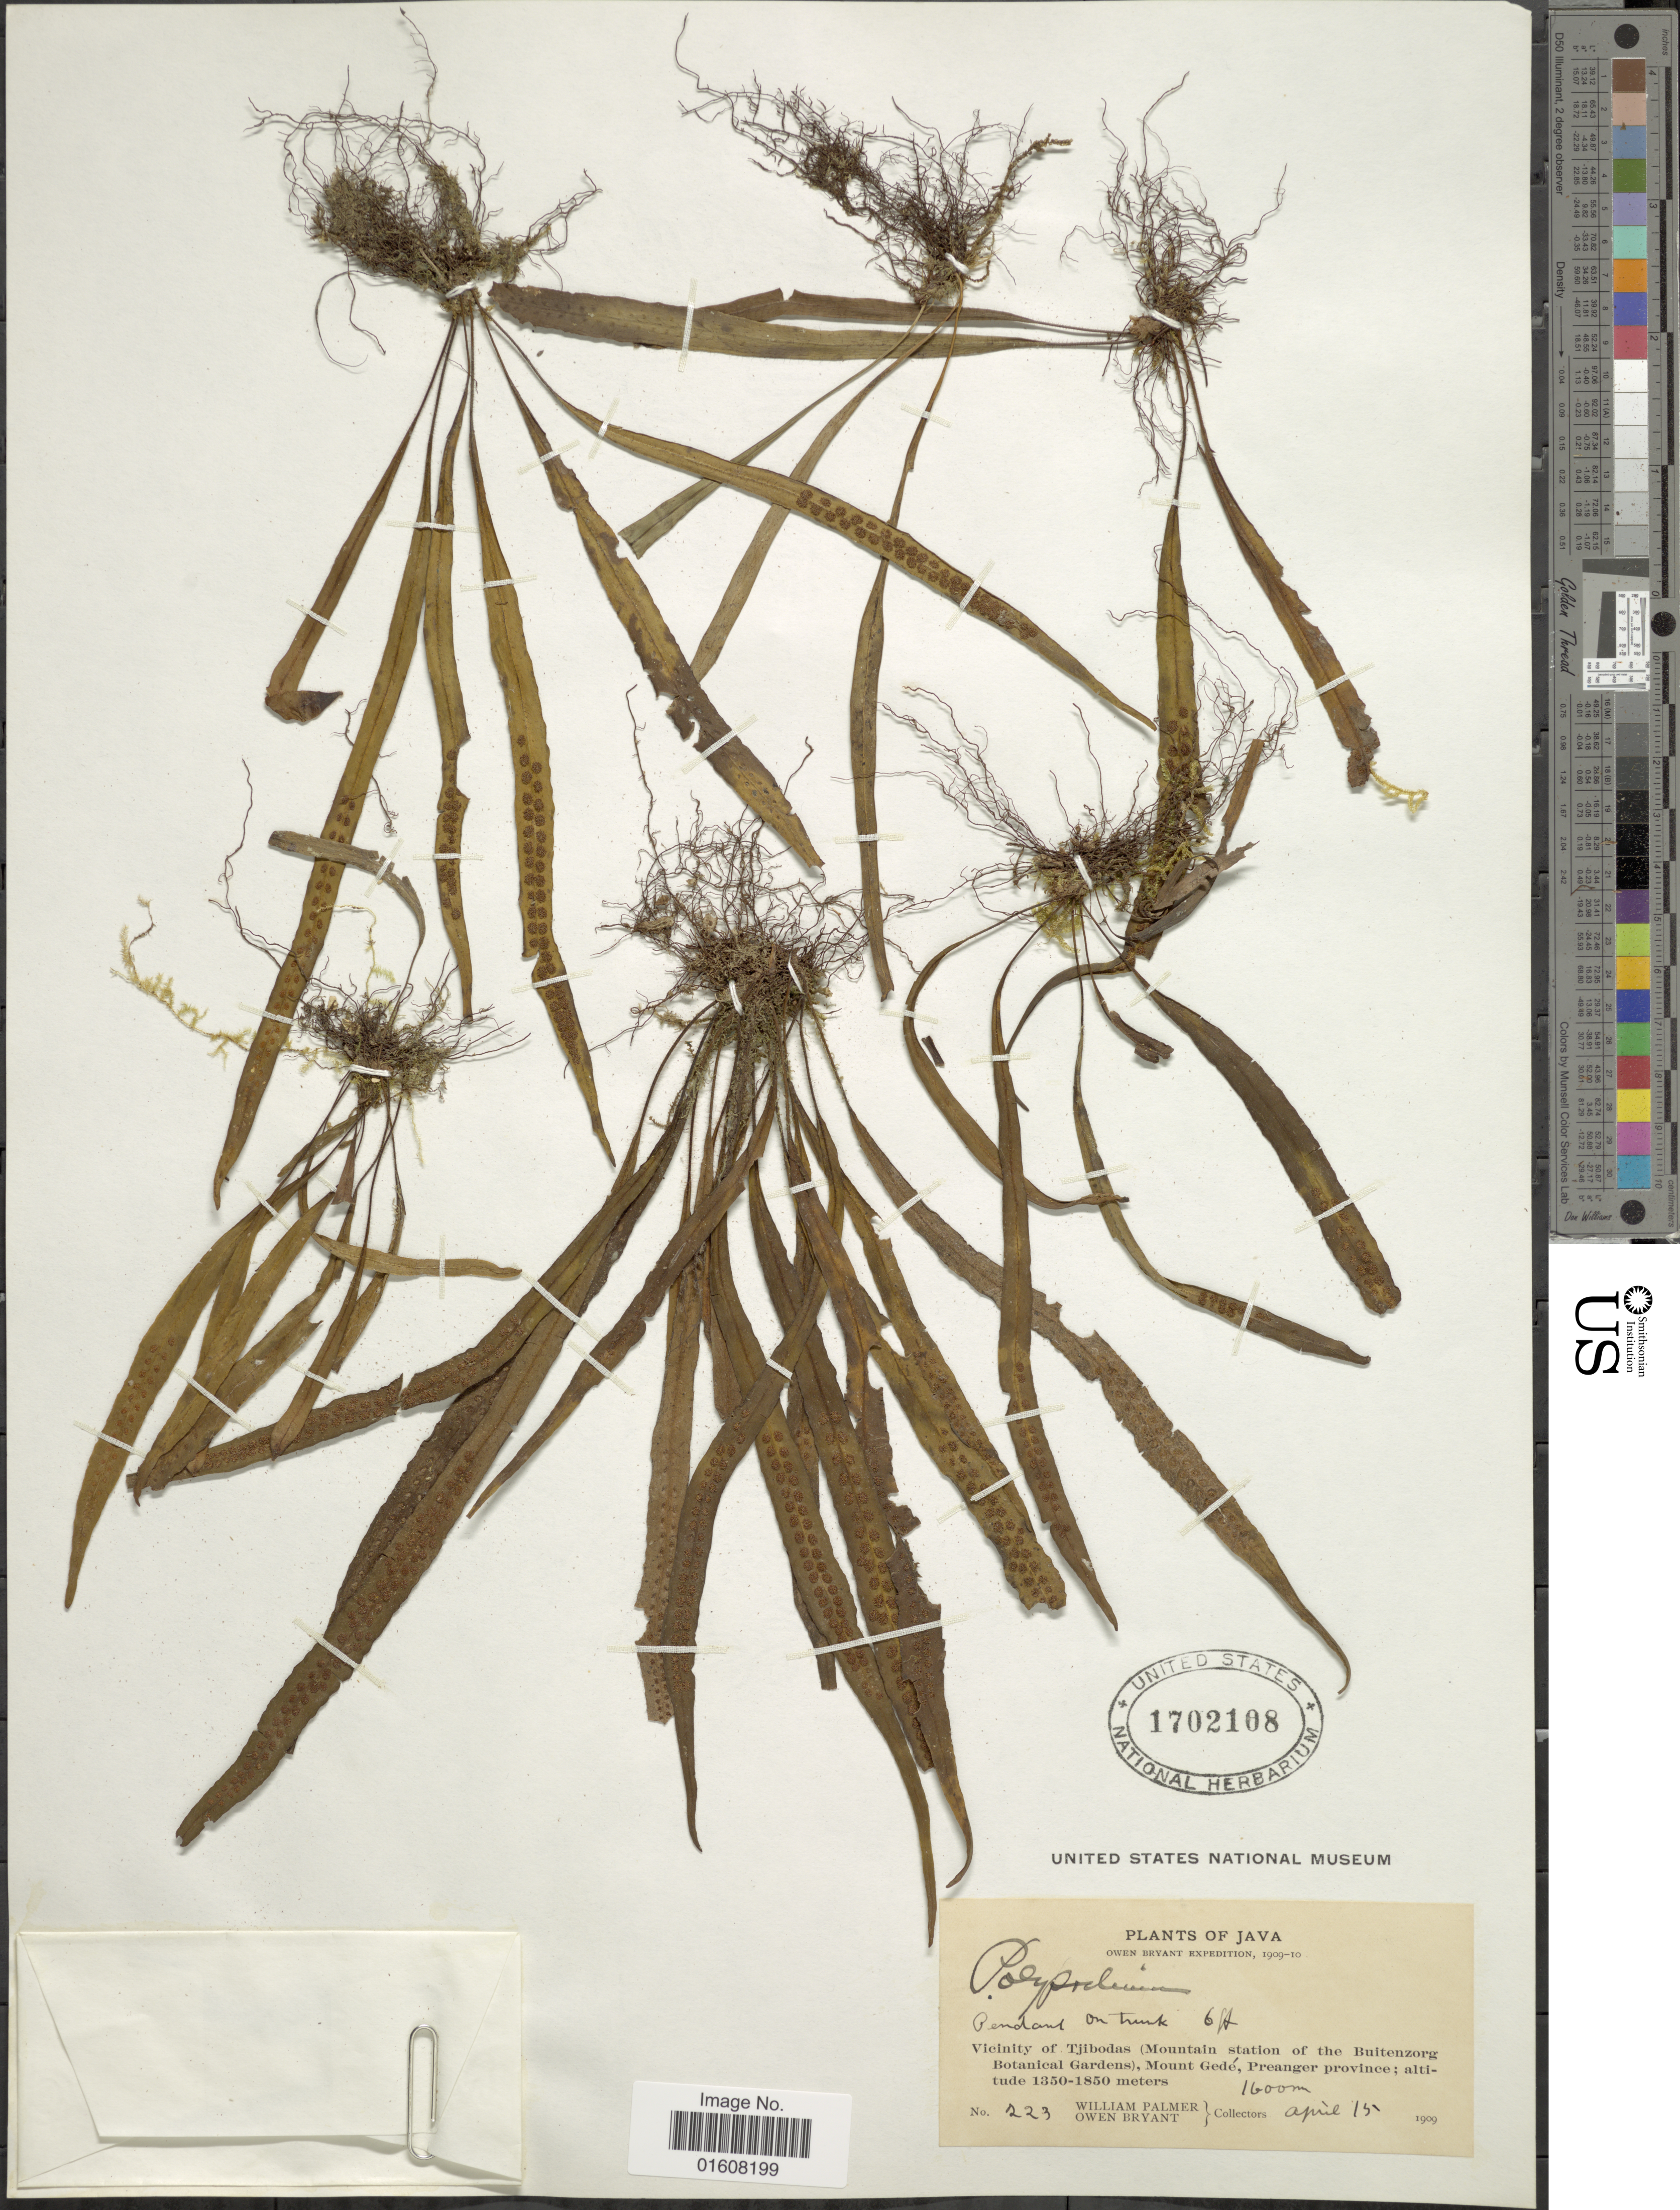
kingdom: Plantae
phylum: Tracheophyta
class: Polypodiopsida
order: Polypodiales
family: Polypodiaceae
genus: Grammitis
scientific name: Grammitis sp.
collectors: W. Palmer & O. Bryant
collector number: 223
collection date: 1909-04-15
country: Indonesia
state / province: Java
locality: Vicinity of Tjibodas (Mountain station of the Buitenzorg Botanical gardens), Mount Gedé, Preanger province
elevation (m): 1600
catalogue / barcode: US 1702108